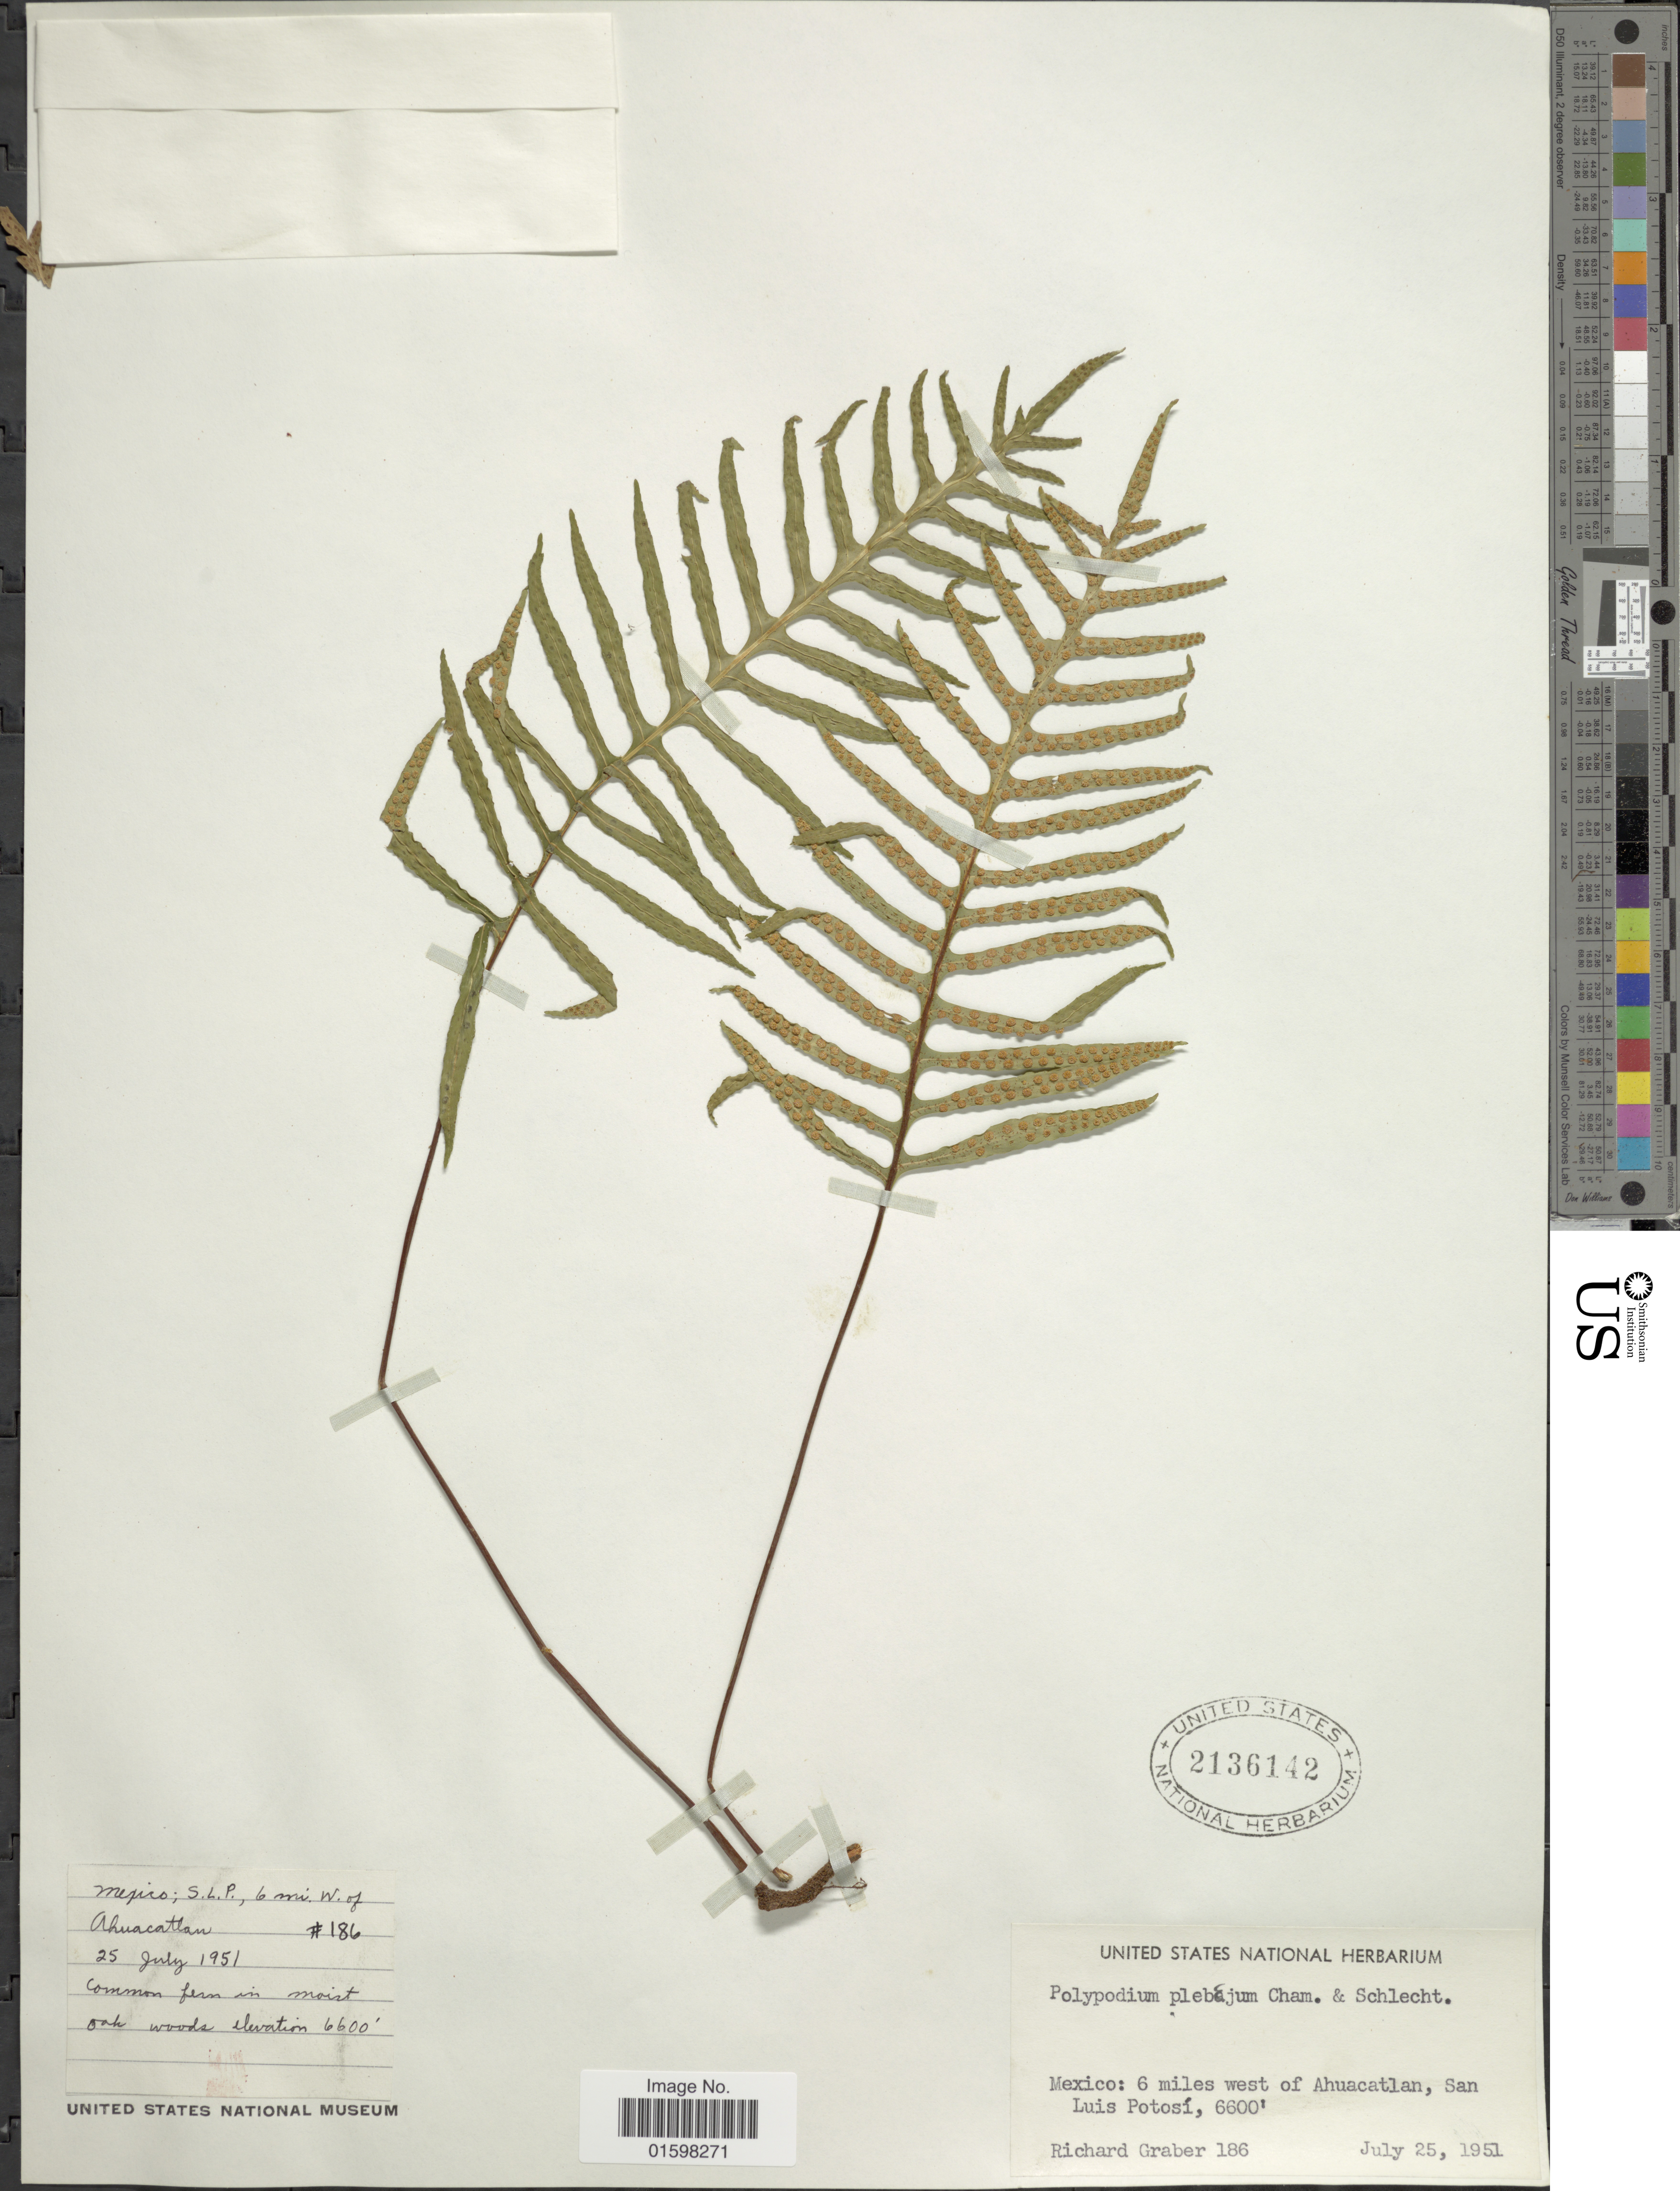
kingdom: Plantae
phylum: Tracheophyta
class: Polypodiopsida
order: Polypodiales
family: Polypodiaceae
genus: Pleopeltis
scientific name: Pleopeltis plebeia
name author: (Schltdl. ex Cham.) A.R. Sm. & Tejero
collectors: R. Graber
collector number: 186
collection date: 1951-05-26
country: Mexico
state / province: San Luis Potosí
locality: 6 miles west of Ahuacatlan, San Luis Potosi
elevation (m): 2012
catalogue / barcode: US 2136142